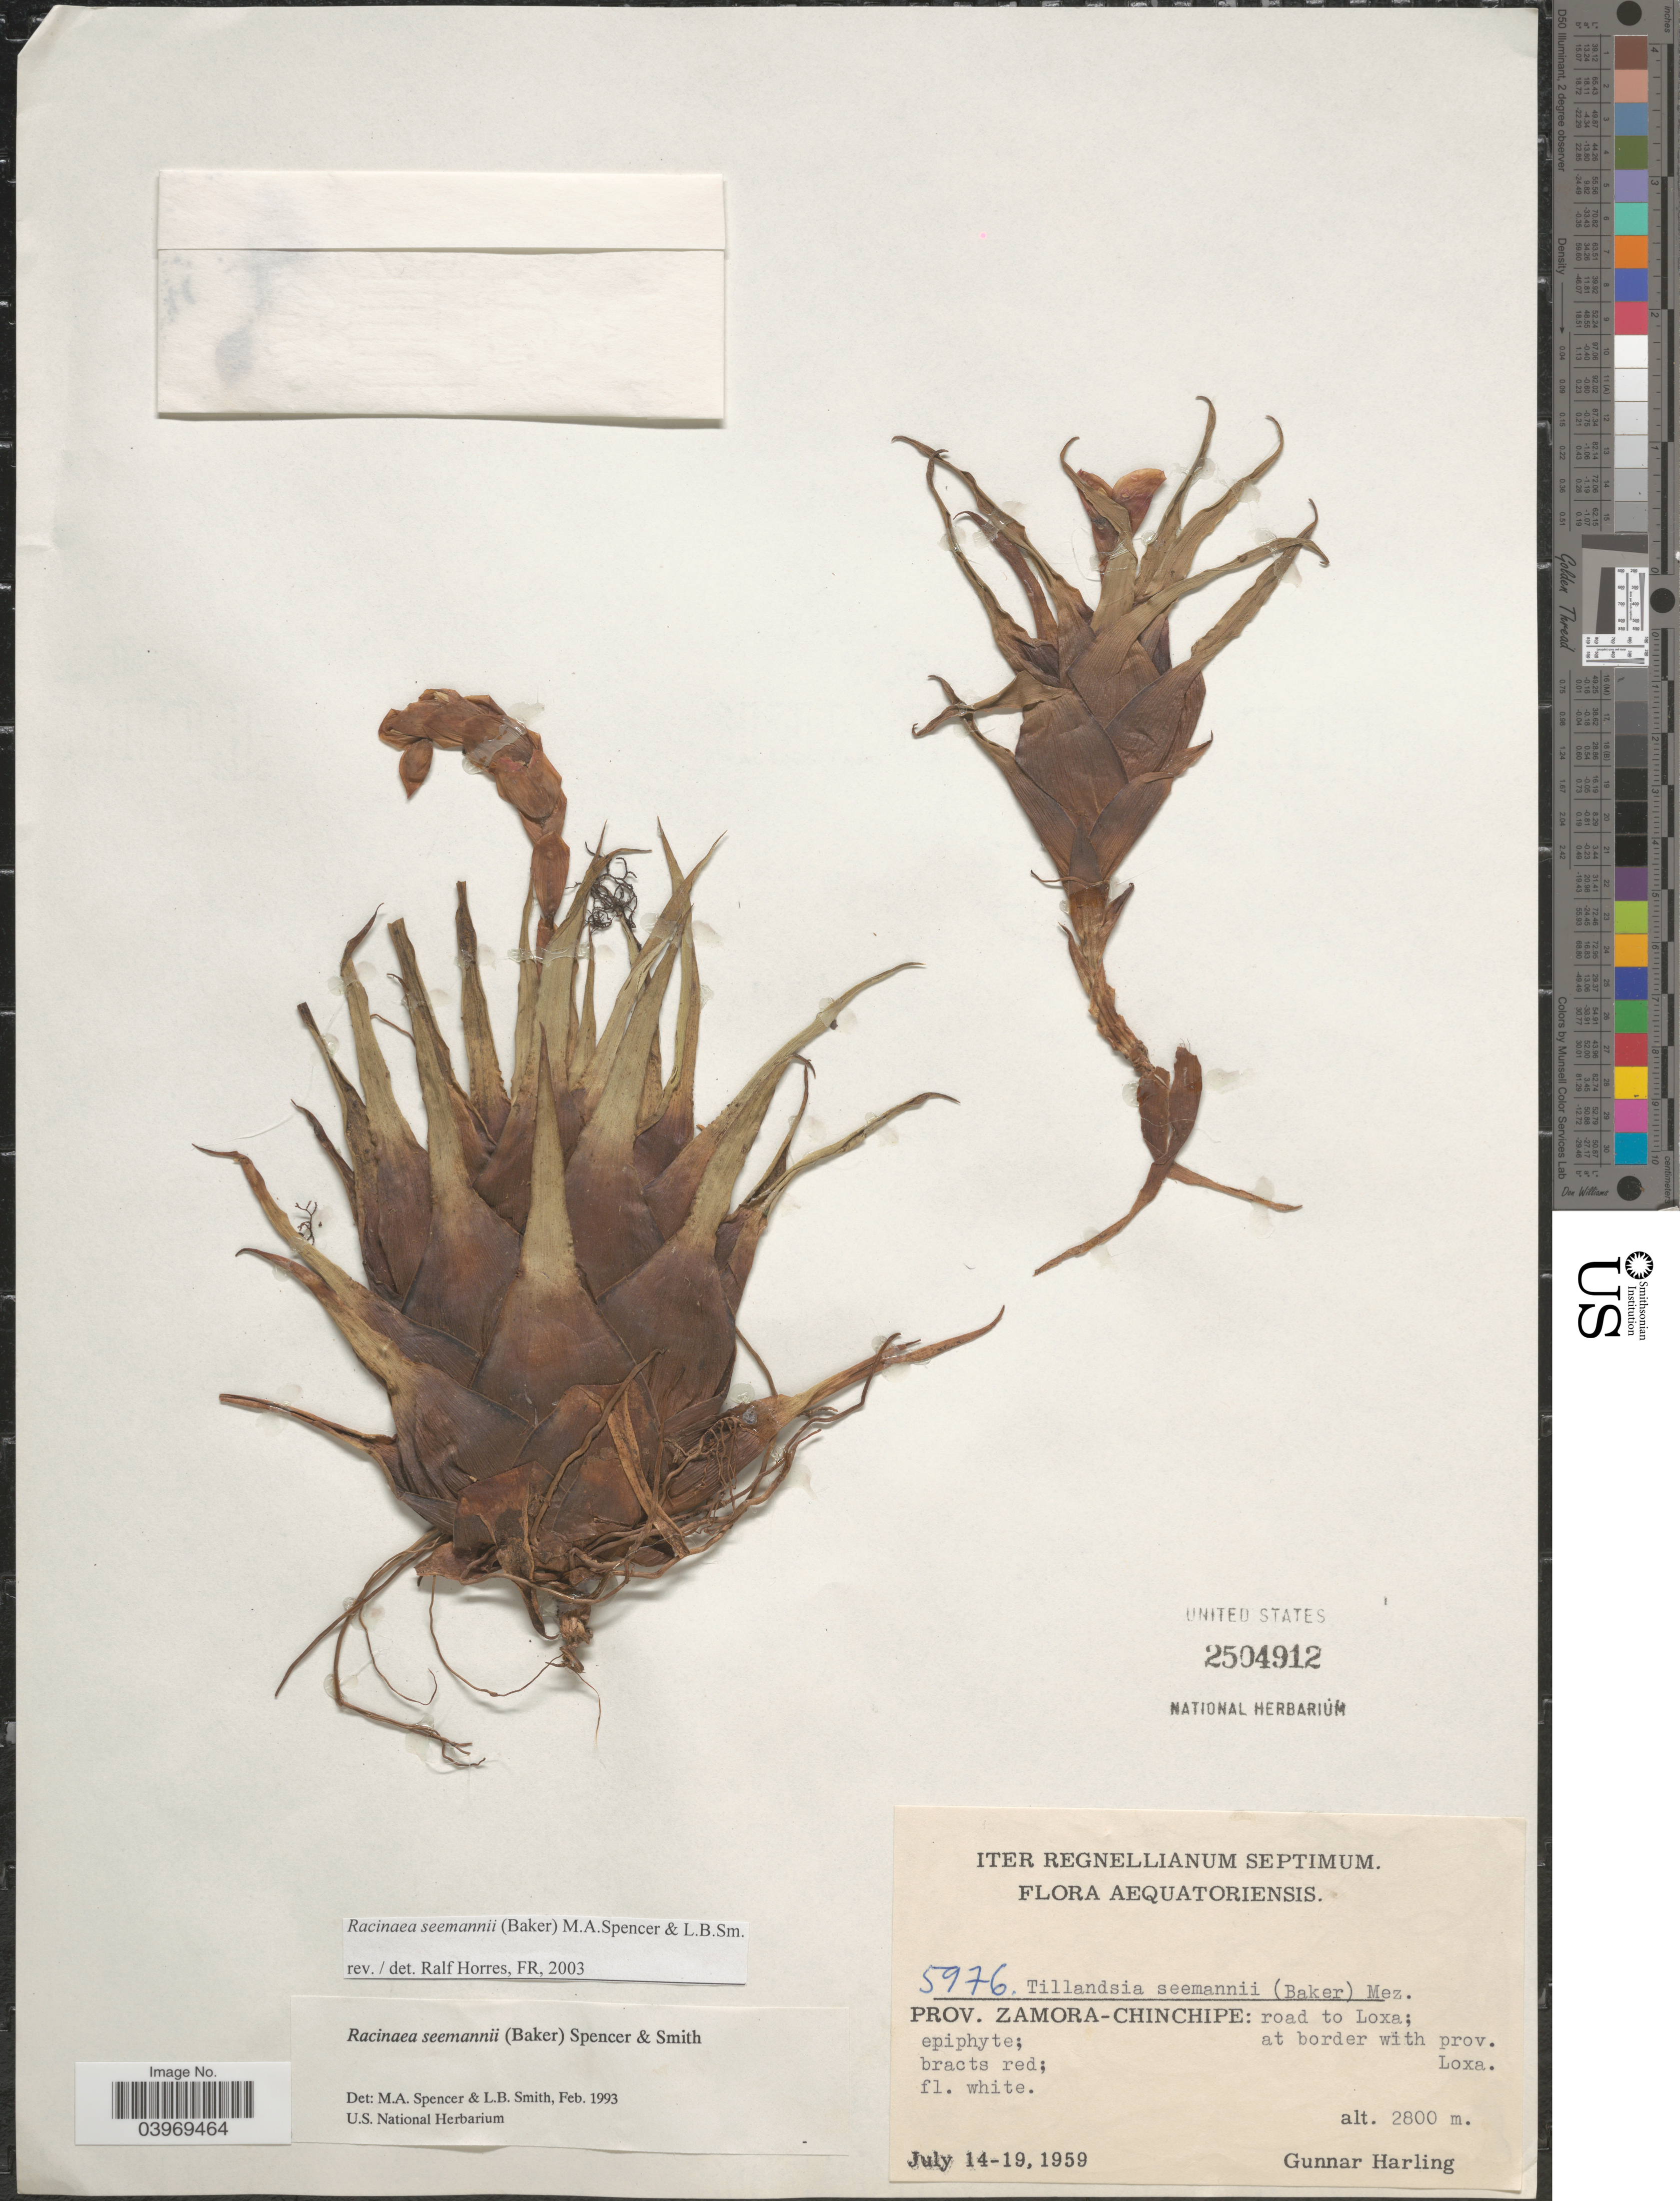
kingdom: Plantae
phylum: Tracheophyta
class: Liliopsida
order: Poales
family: Bromeliaceae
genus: Racinaea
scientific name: Racinaea seemannii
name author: (Baker) M.A. Spencer & L.B. Sm.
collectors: G. Harling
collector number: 5976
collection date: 1959-07-14/1959-07-19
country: Ecuador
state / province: Zamora-Chinchipe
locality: Road to Loxa; at border with prov. Loxa.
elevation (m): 2800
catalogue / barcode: US 2504912